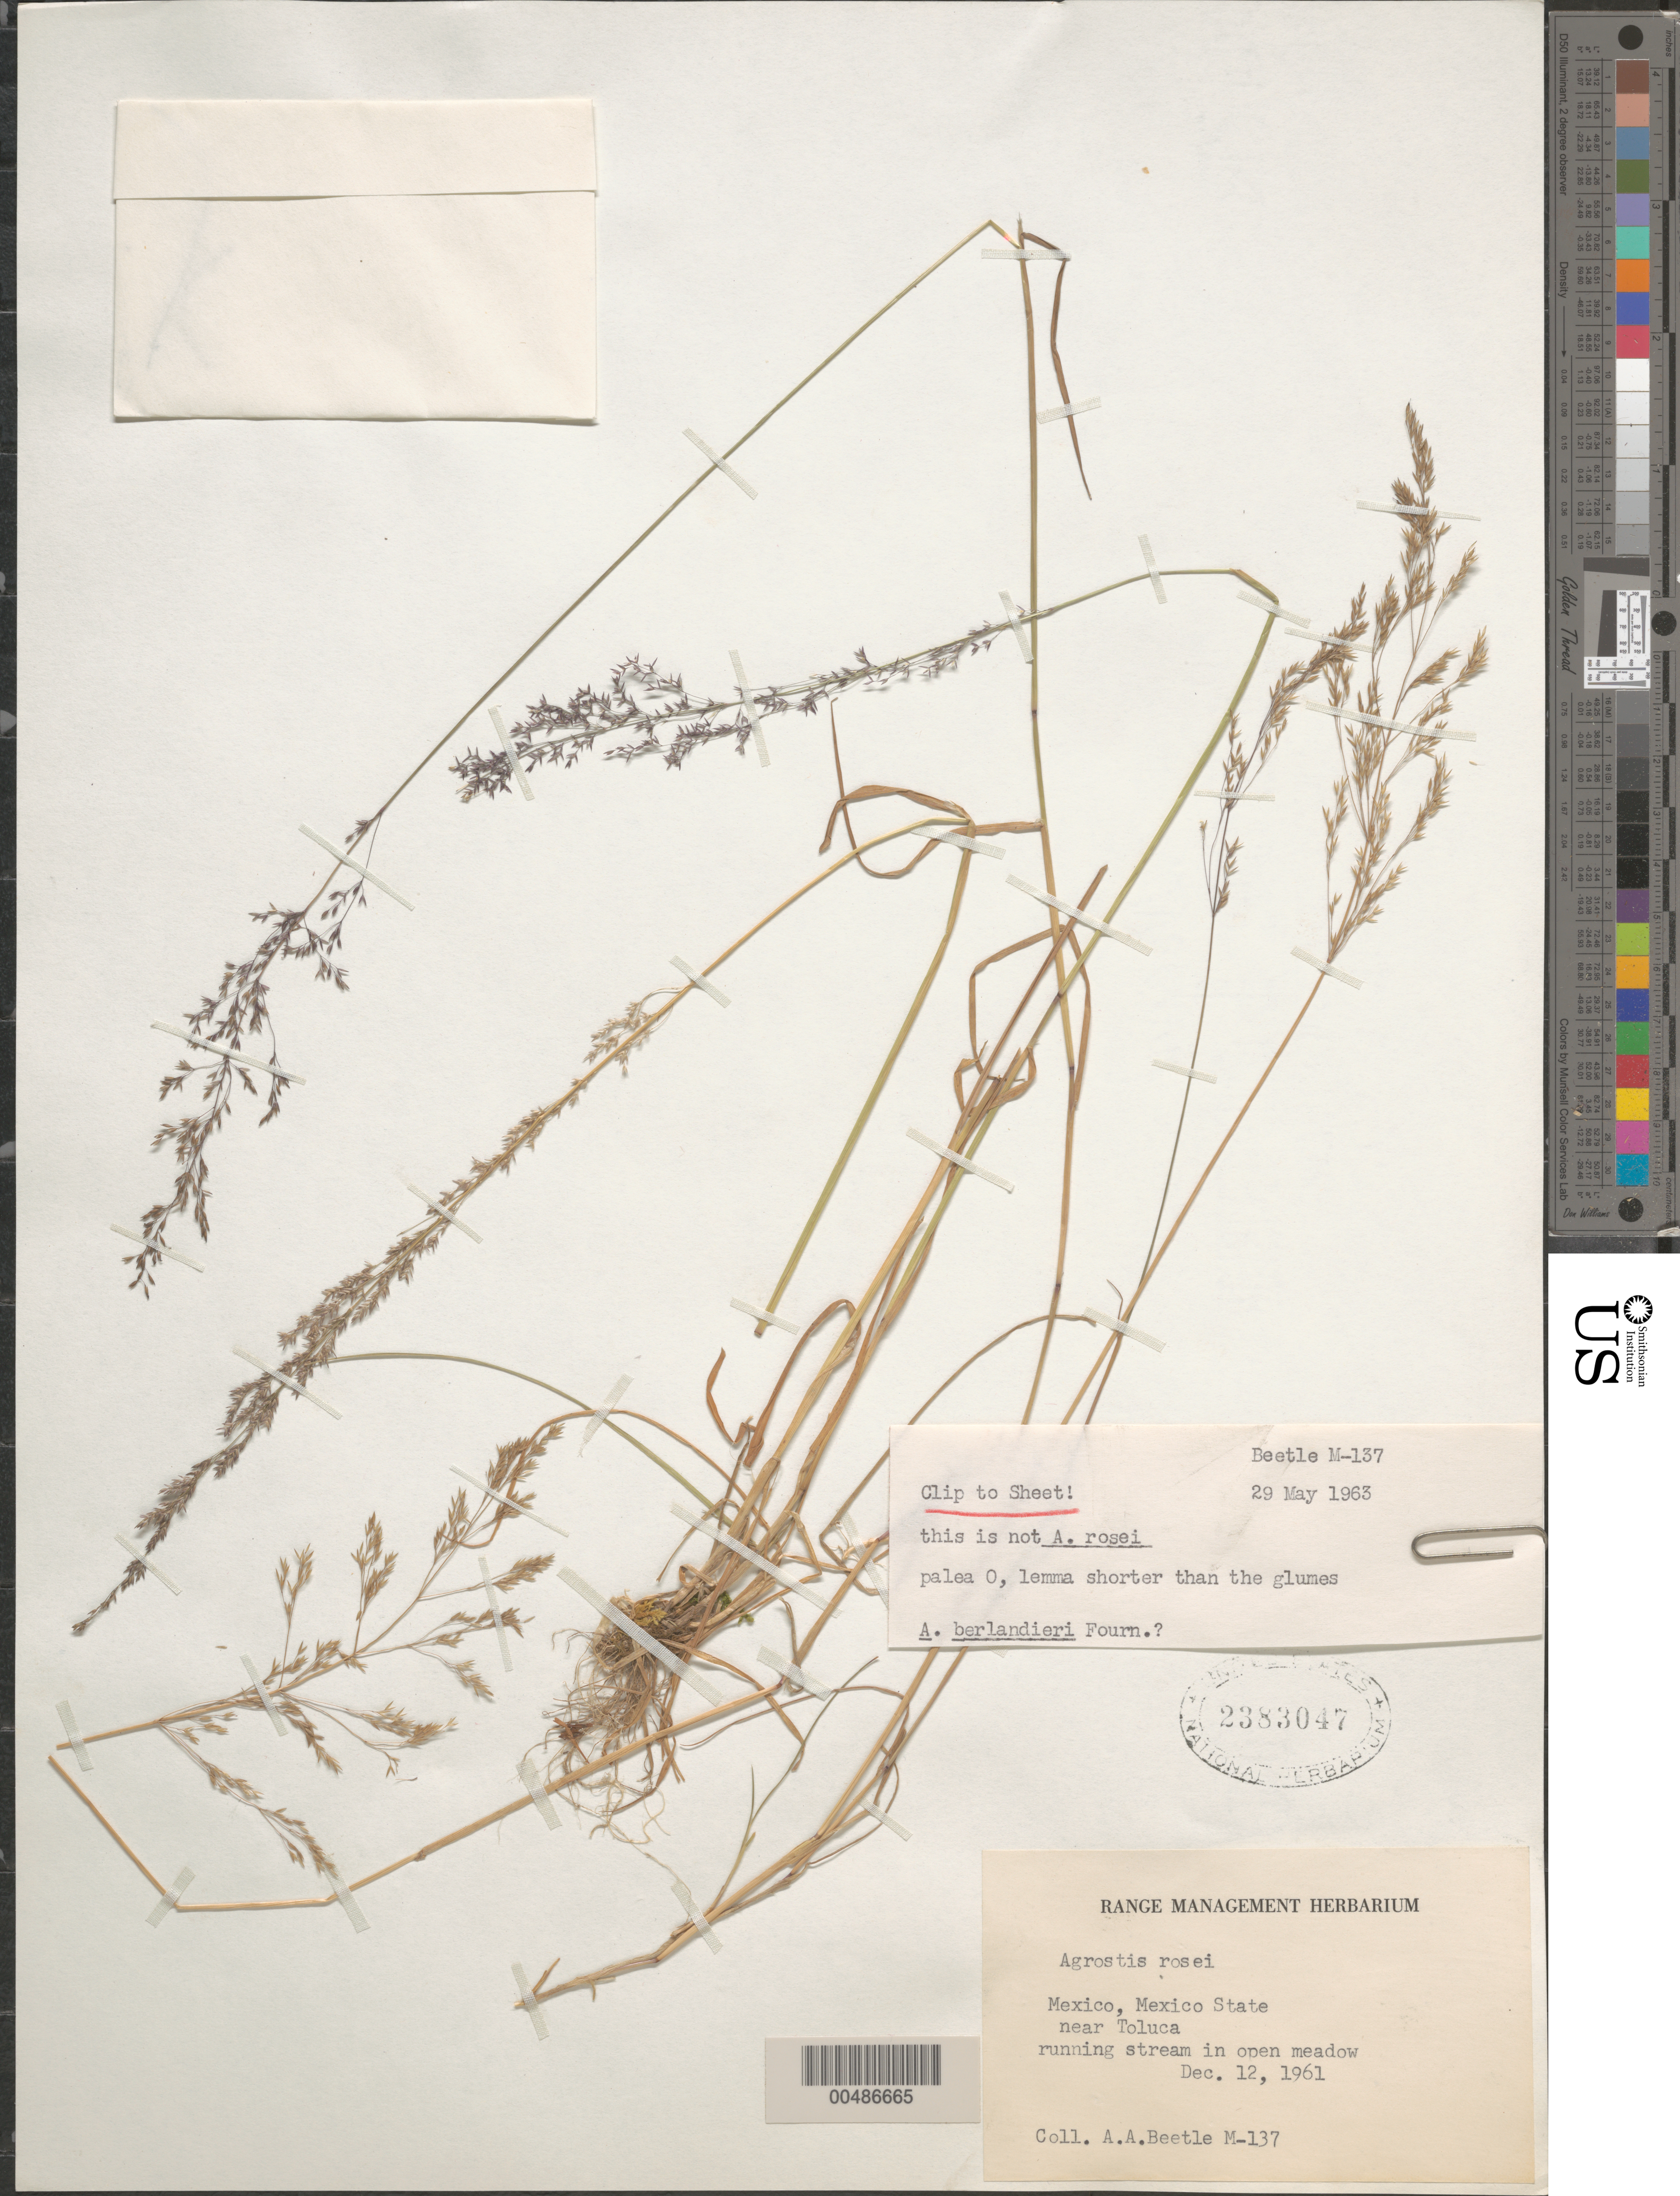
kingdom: Plantae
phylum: Tracheophyta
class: Liliopsida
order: Poales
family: Poaceae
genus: Agrostis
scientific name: Agrostis sp.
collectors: A. A. Beetle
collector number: M-137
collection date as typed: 12 Dec 1961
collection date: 1961-12-12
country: Mexico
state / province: México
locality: near Toluca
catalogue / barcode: US 2383047